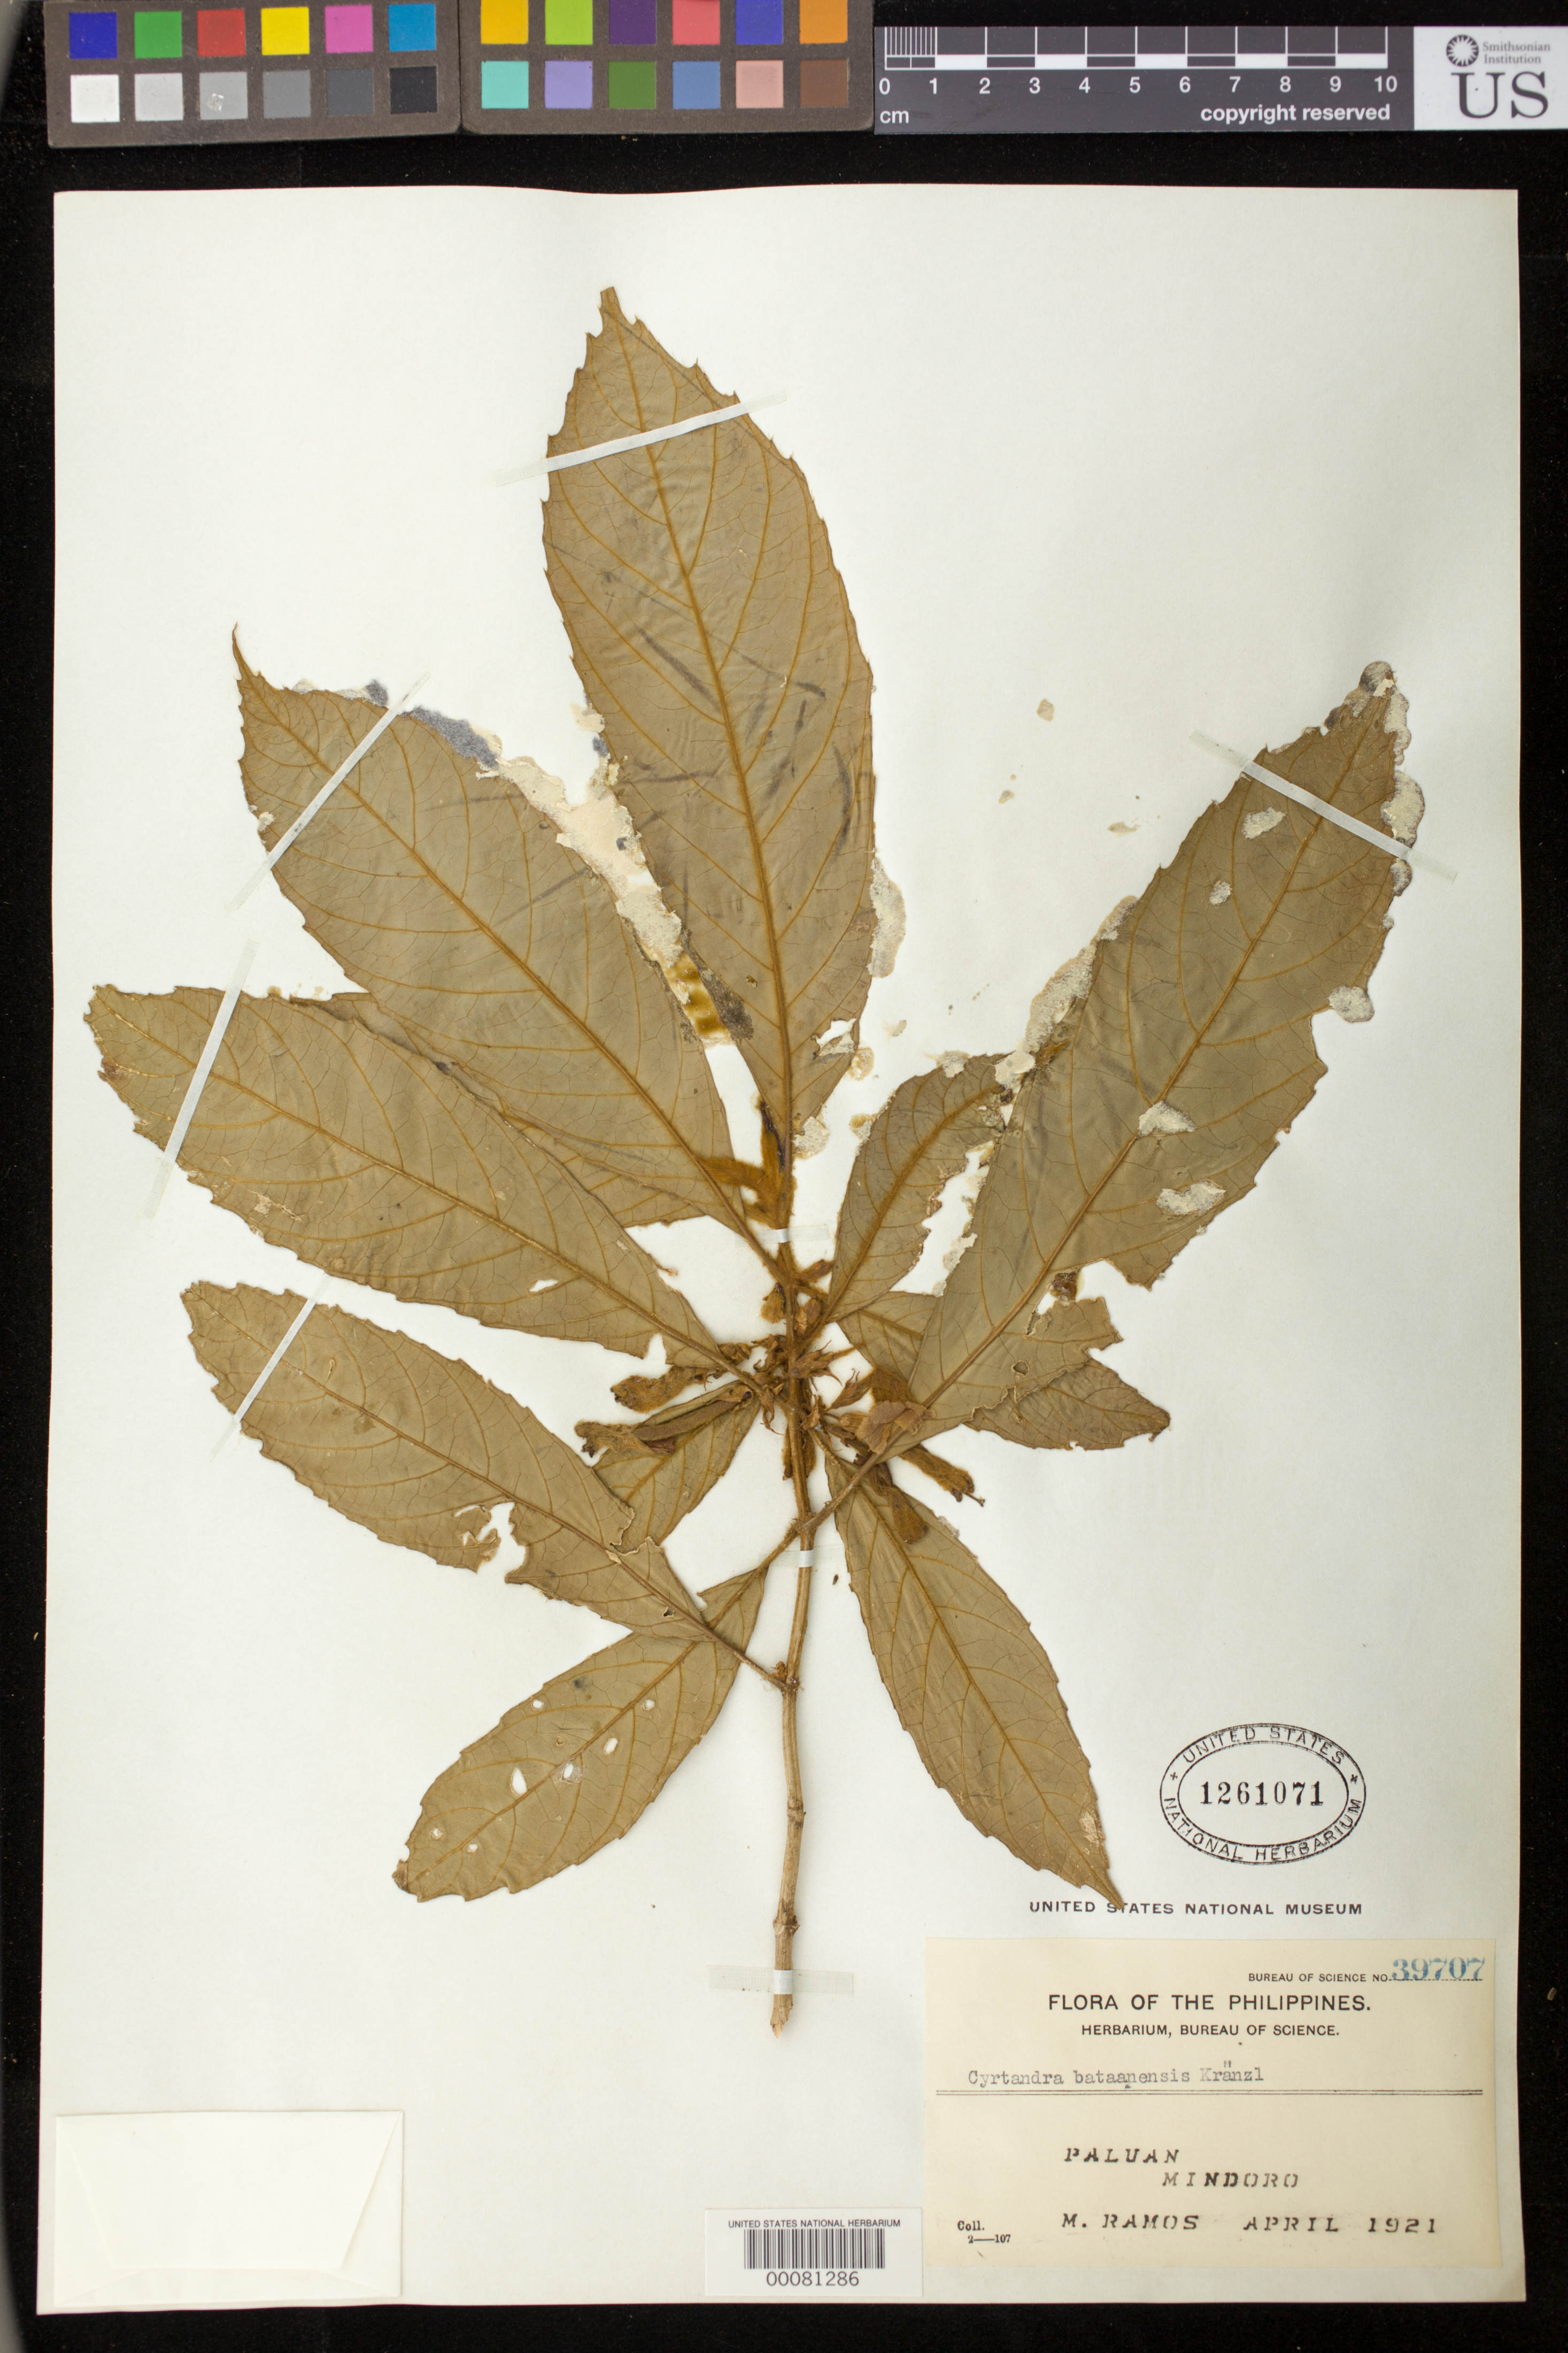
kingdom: Plantae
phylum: Tracheophyta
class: Magnoliopsida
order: Lamiales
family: Gesneriaceae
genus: Cyrtandra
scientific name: Cyrtandra bataanensis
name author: Kraenzl.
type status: Neotype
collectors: M. Ramos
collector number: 39707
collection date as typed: Apr 1921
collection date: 1921-04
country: Philippines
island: Mindoro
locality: Mindoro occidental, Paluan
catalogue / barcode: US 1261071